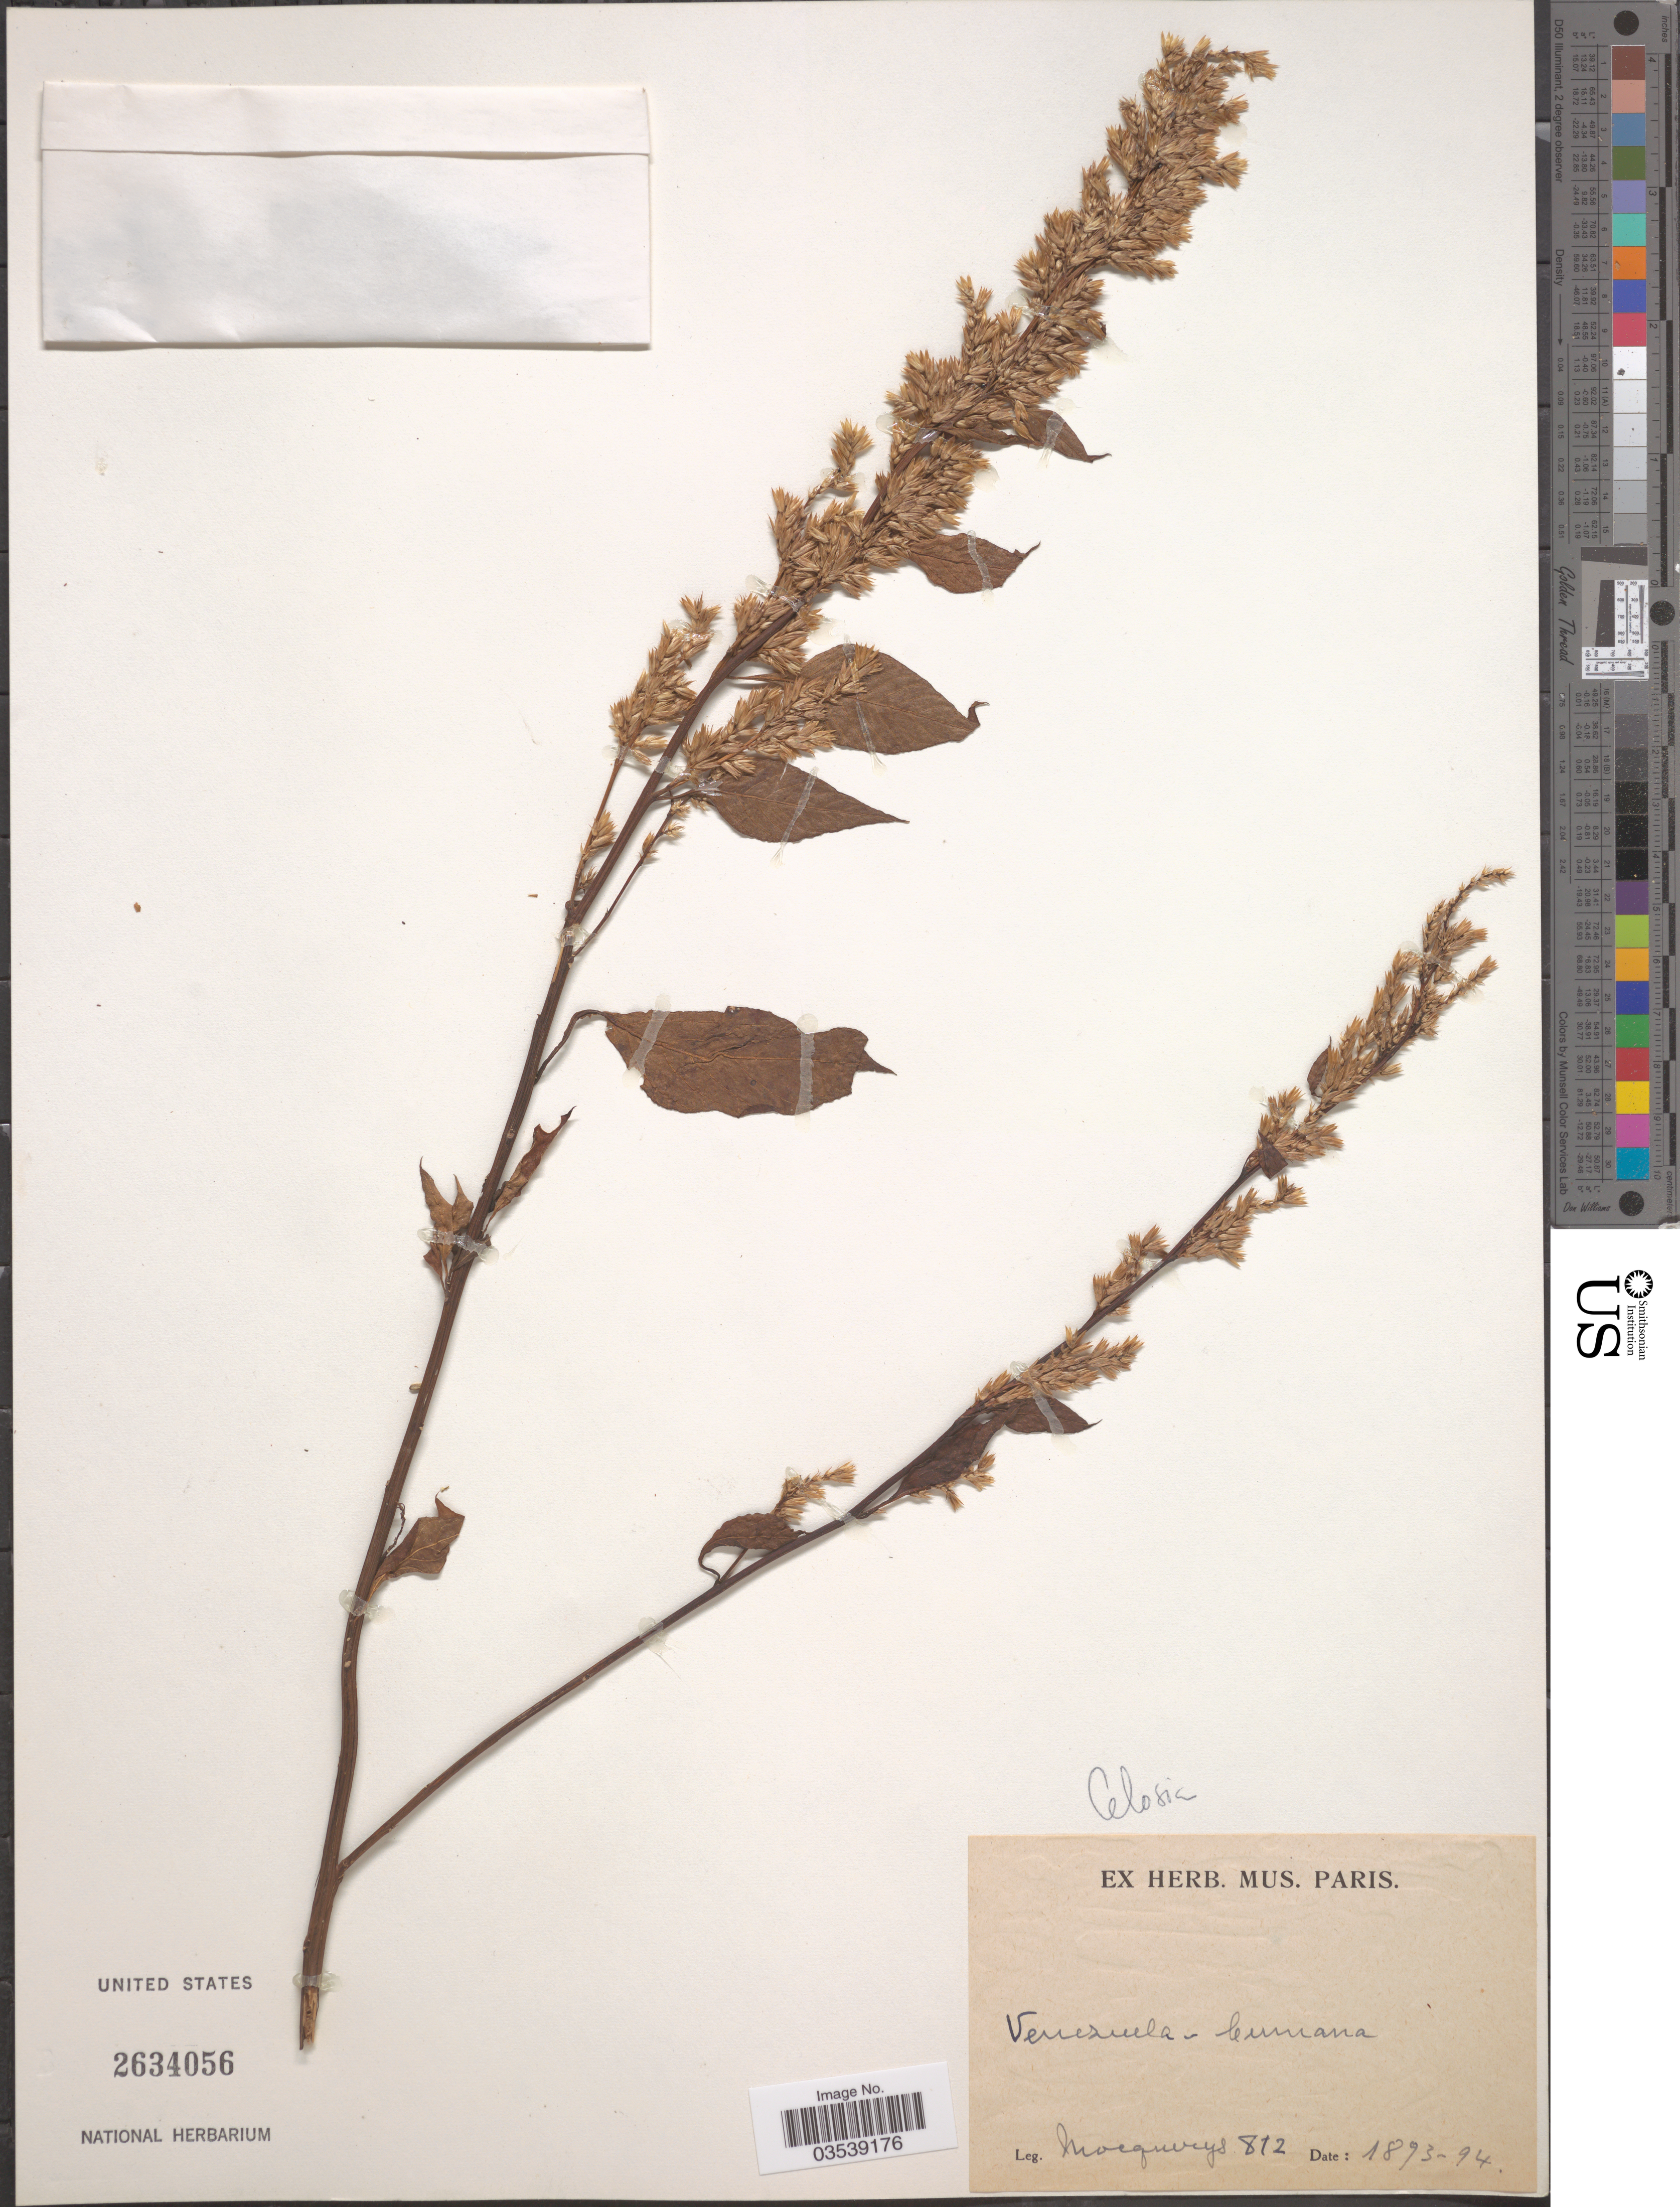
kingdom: Plantae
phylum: Tracheophyta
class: Magnoliopsida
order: Caryophyllales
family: Amaranthaceae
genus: Celosia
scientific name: Celosia sp.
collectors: A. Mocquerys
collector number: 812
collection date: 1893/1894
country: Venezuela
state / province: Sucre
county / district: Sucre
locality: Cumana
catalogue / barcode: US 2634056